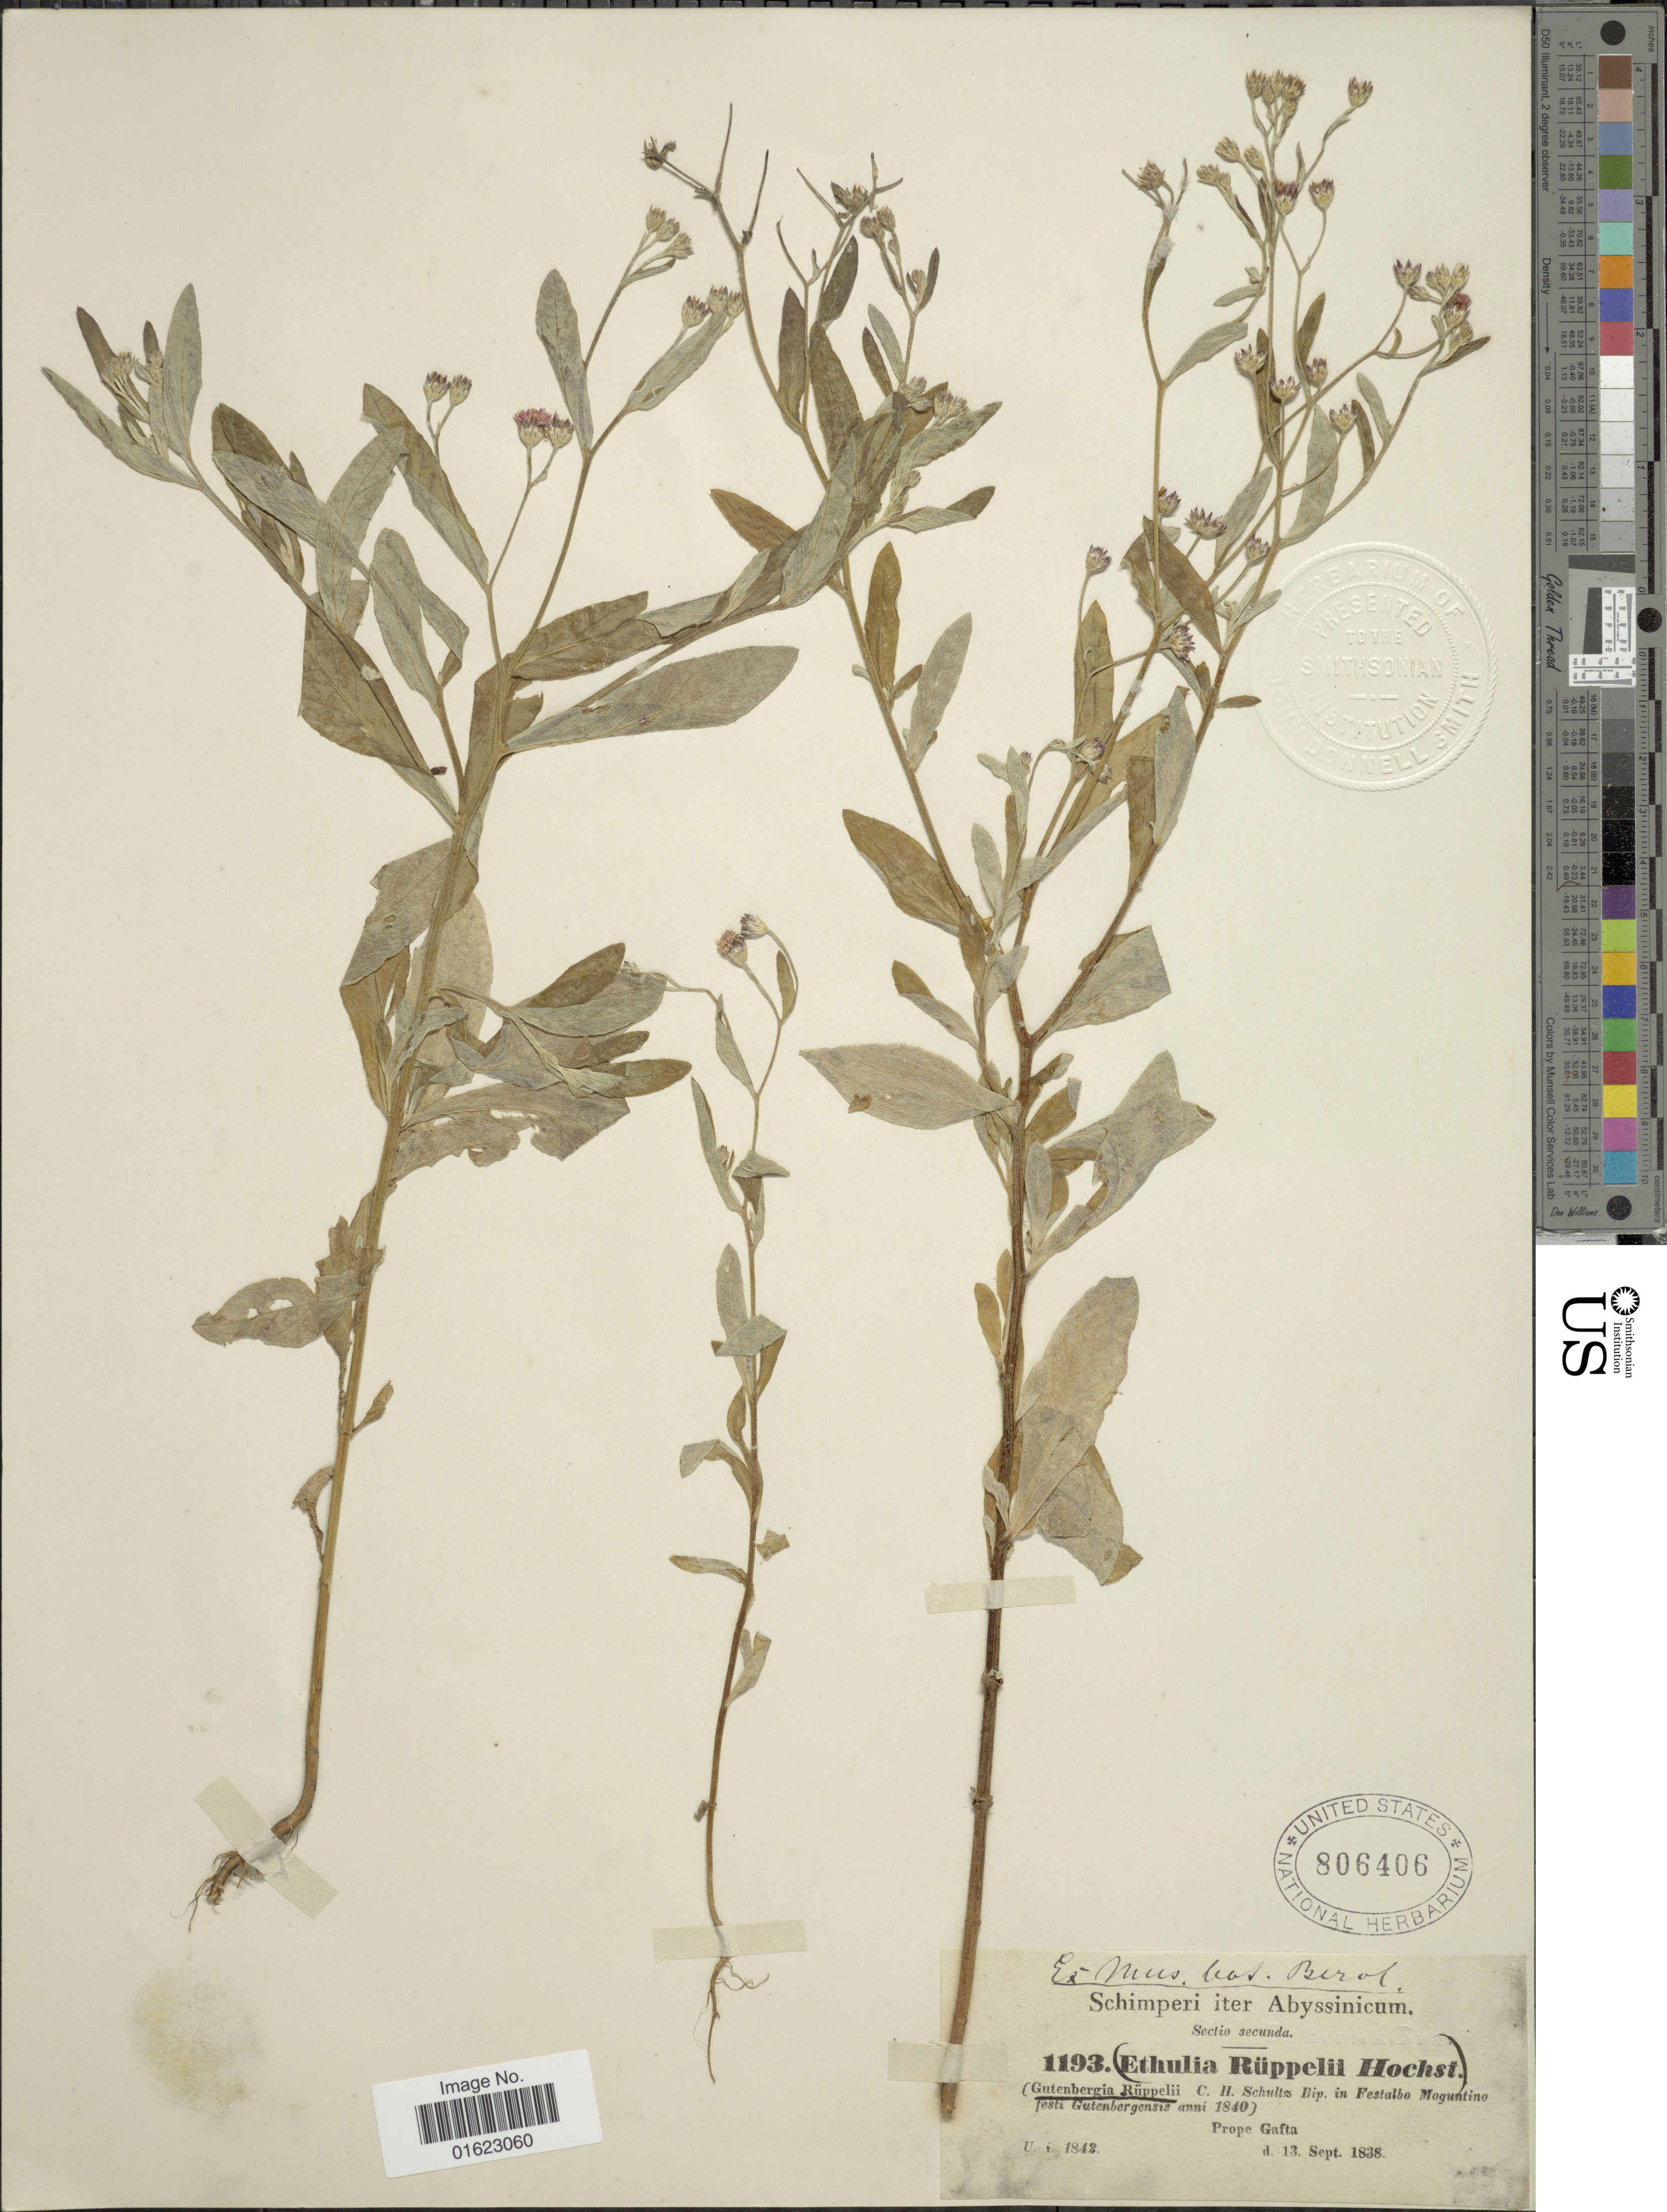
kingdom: Plantae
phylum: Tracheophyta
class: Magnoliopsida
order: Asterales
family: Asteraceae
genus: Gutenbergia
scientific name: Gutenbergia rueppellii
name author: Sch. Bip.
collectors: -. Schimper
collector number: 1193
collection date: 1838-09-13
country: Eritrea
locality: Abyssinicum, Prope Gafta.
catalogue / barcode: US 806406